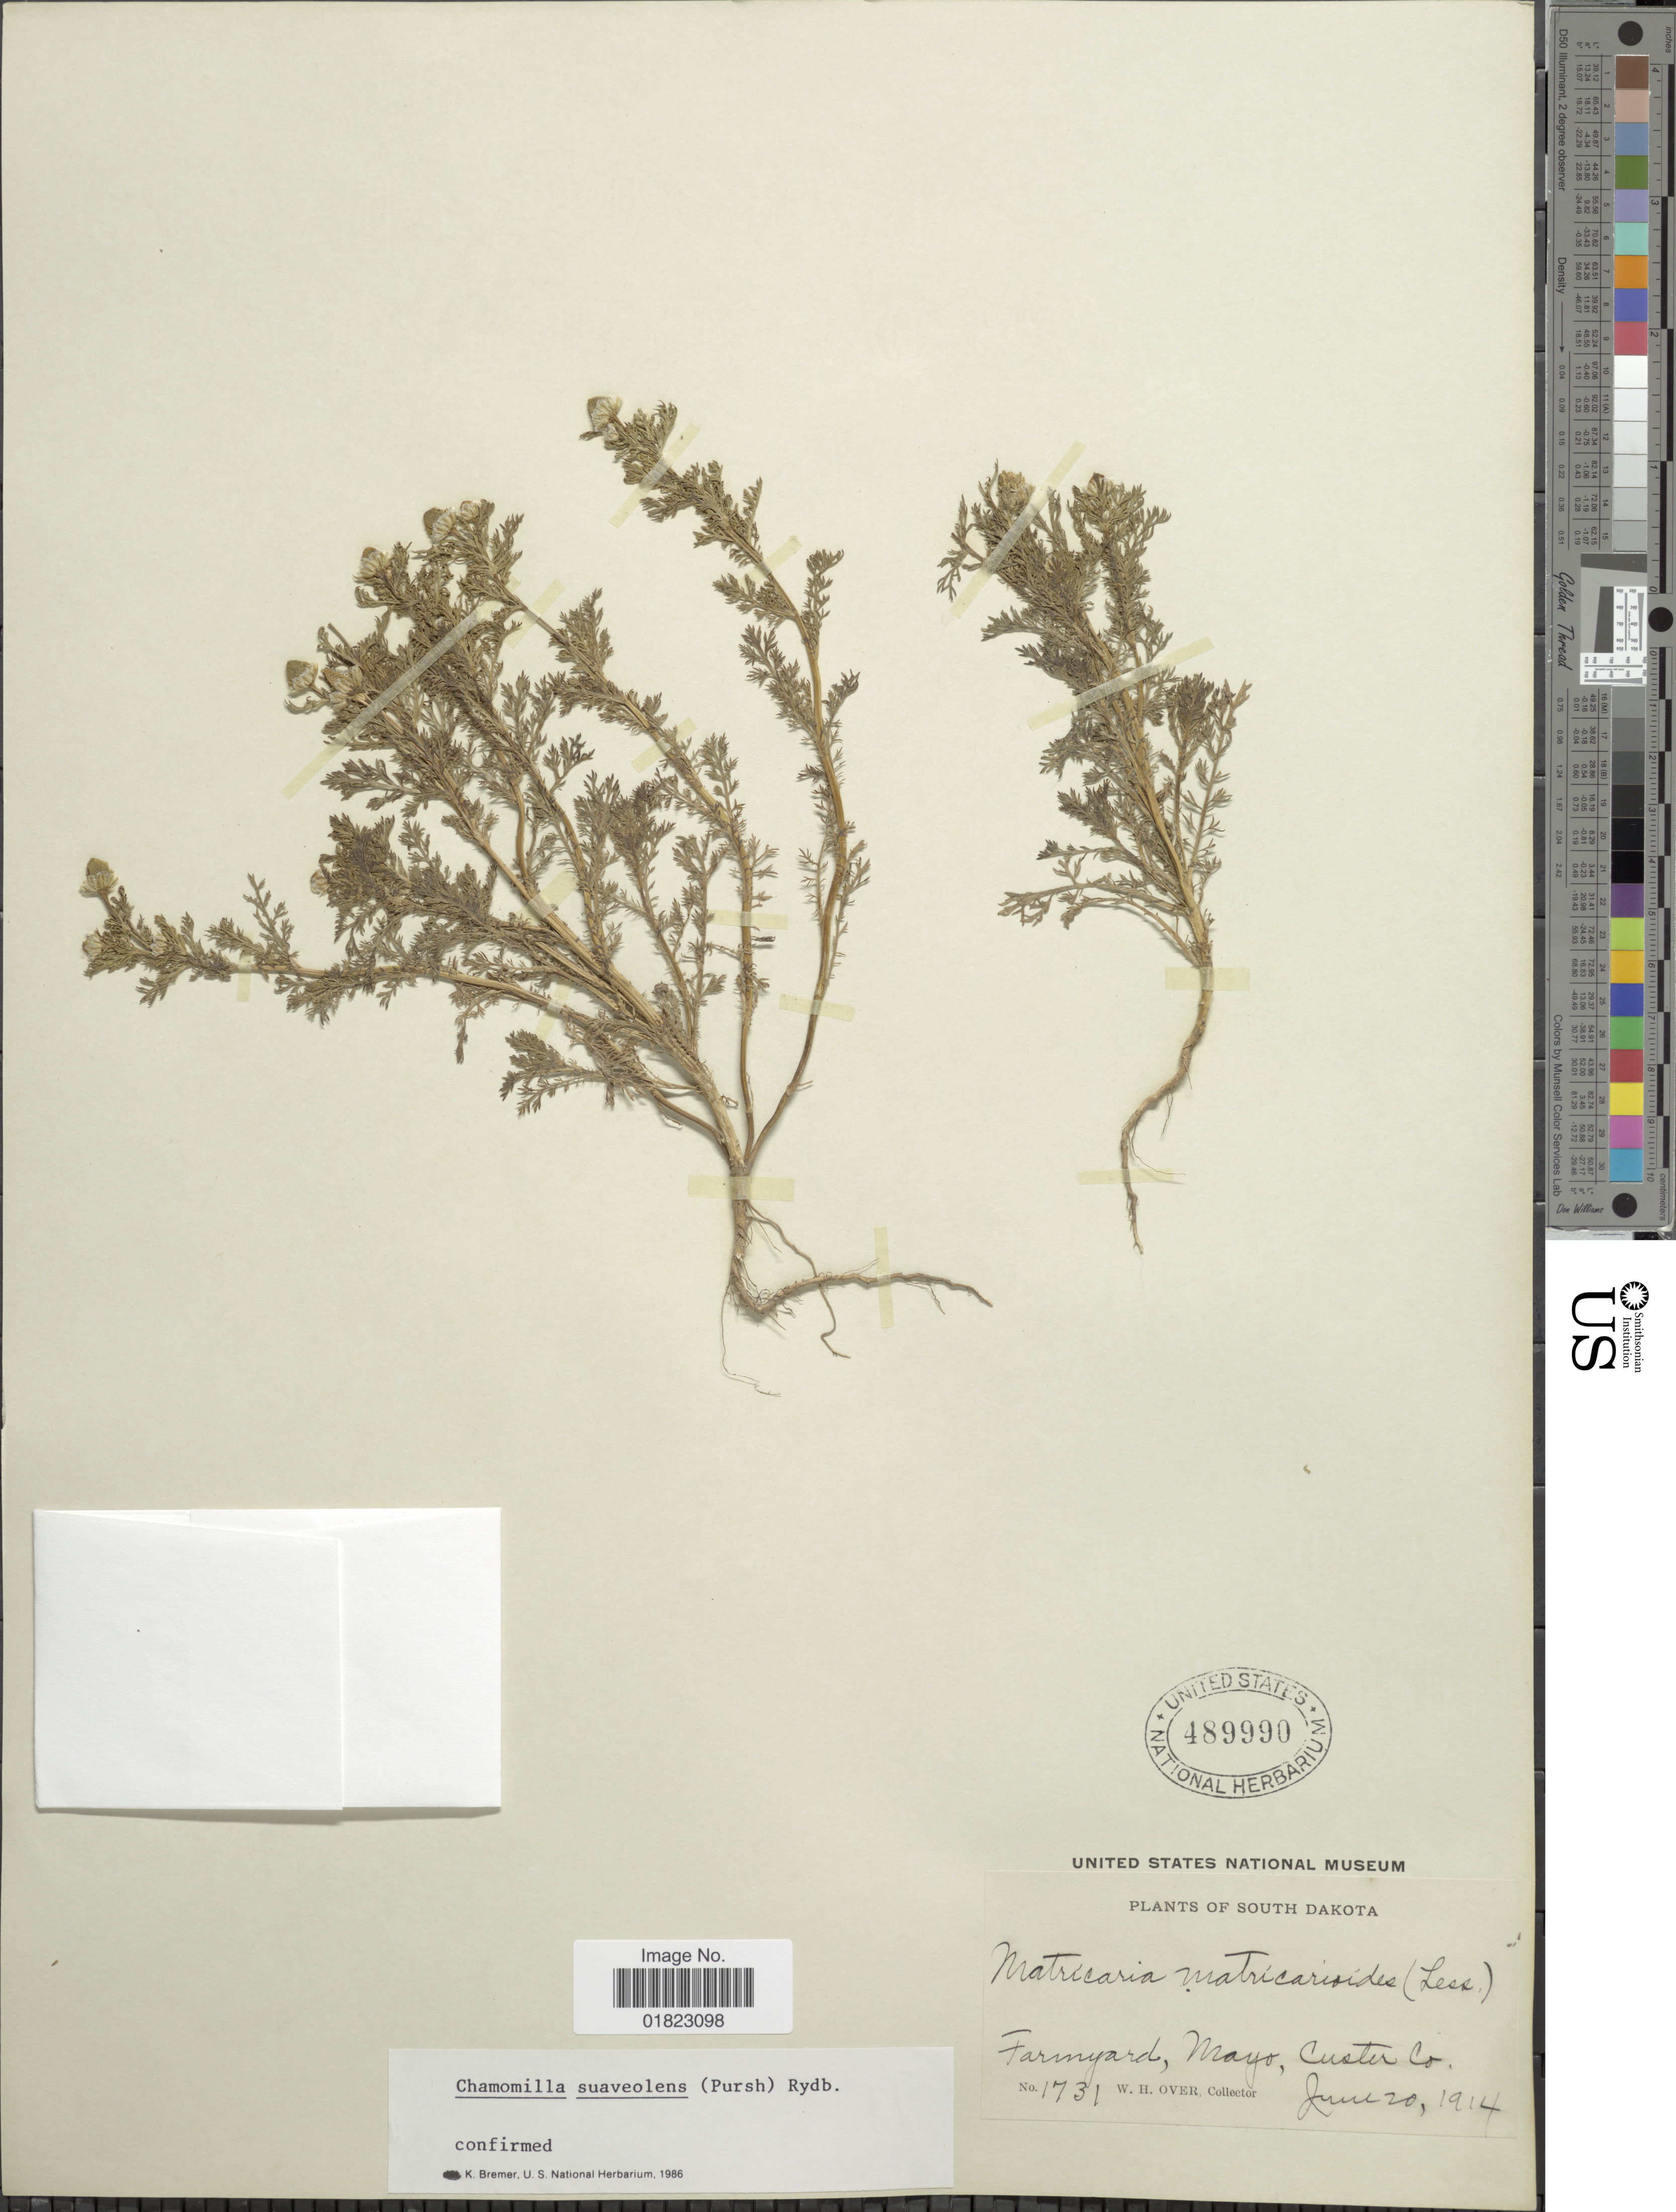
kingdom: Plantae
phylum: Tracheophyta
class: Magnoliopsida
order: Asterales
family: Asteraceae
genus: Matricaria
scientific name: Matricaria matricarioides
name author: (Less.) Porter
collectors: W. Over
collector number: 1731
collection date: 1914-06-20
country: United States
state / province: South Dakota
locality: Farmyard, Mayo, Custer Co.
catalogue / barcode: US 489990